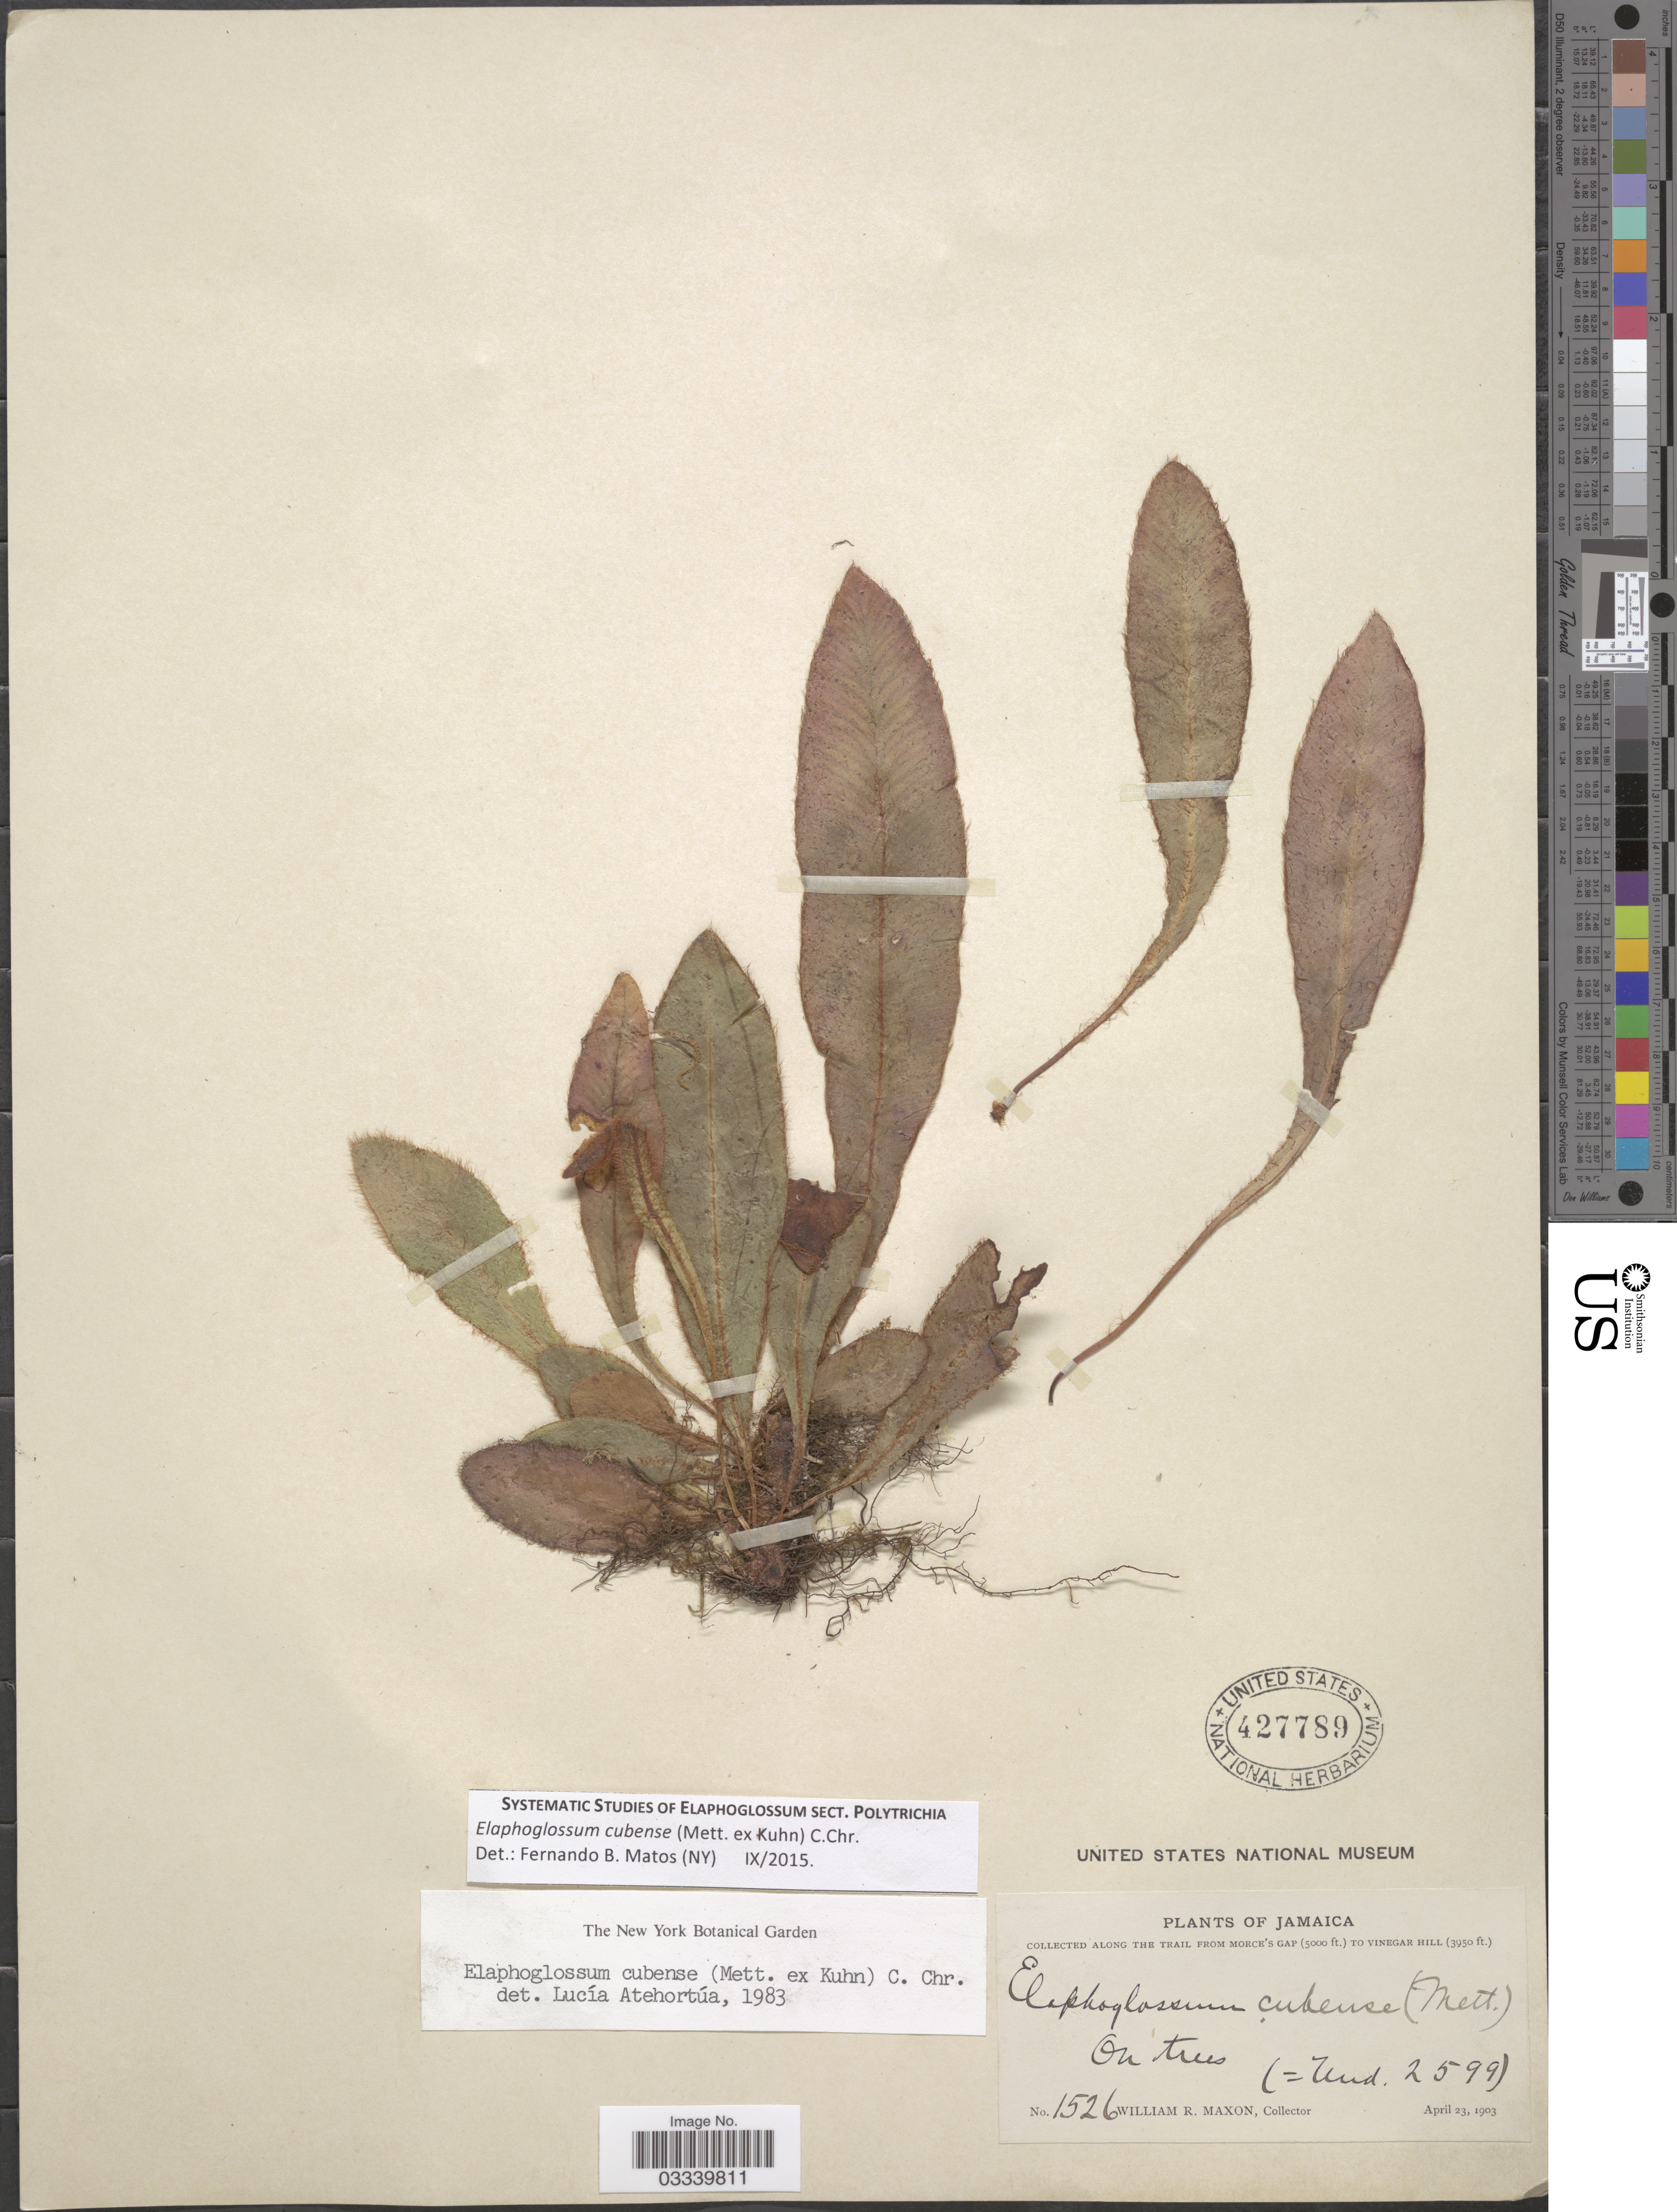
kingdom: Plantae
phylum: Tracheophyta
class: Polypodiopsida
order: Polypodiales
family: Dryopteridaceae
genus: Elaphoglossum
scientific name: Elaphoglossum cubense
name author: (Mett. ex Kuhn) C. Chr.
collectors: W. R. Maxon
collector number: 1526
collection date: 1903-04-23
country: Jamaica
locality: Along the trail from Morce's Gap to Vinegar Hill.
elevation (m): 1204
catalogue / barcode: US 427789